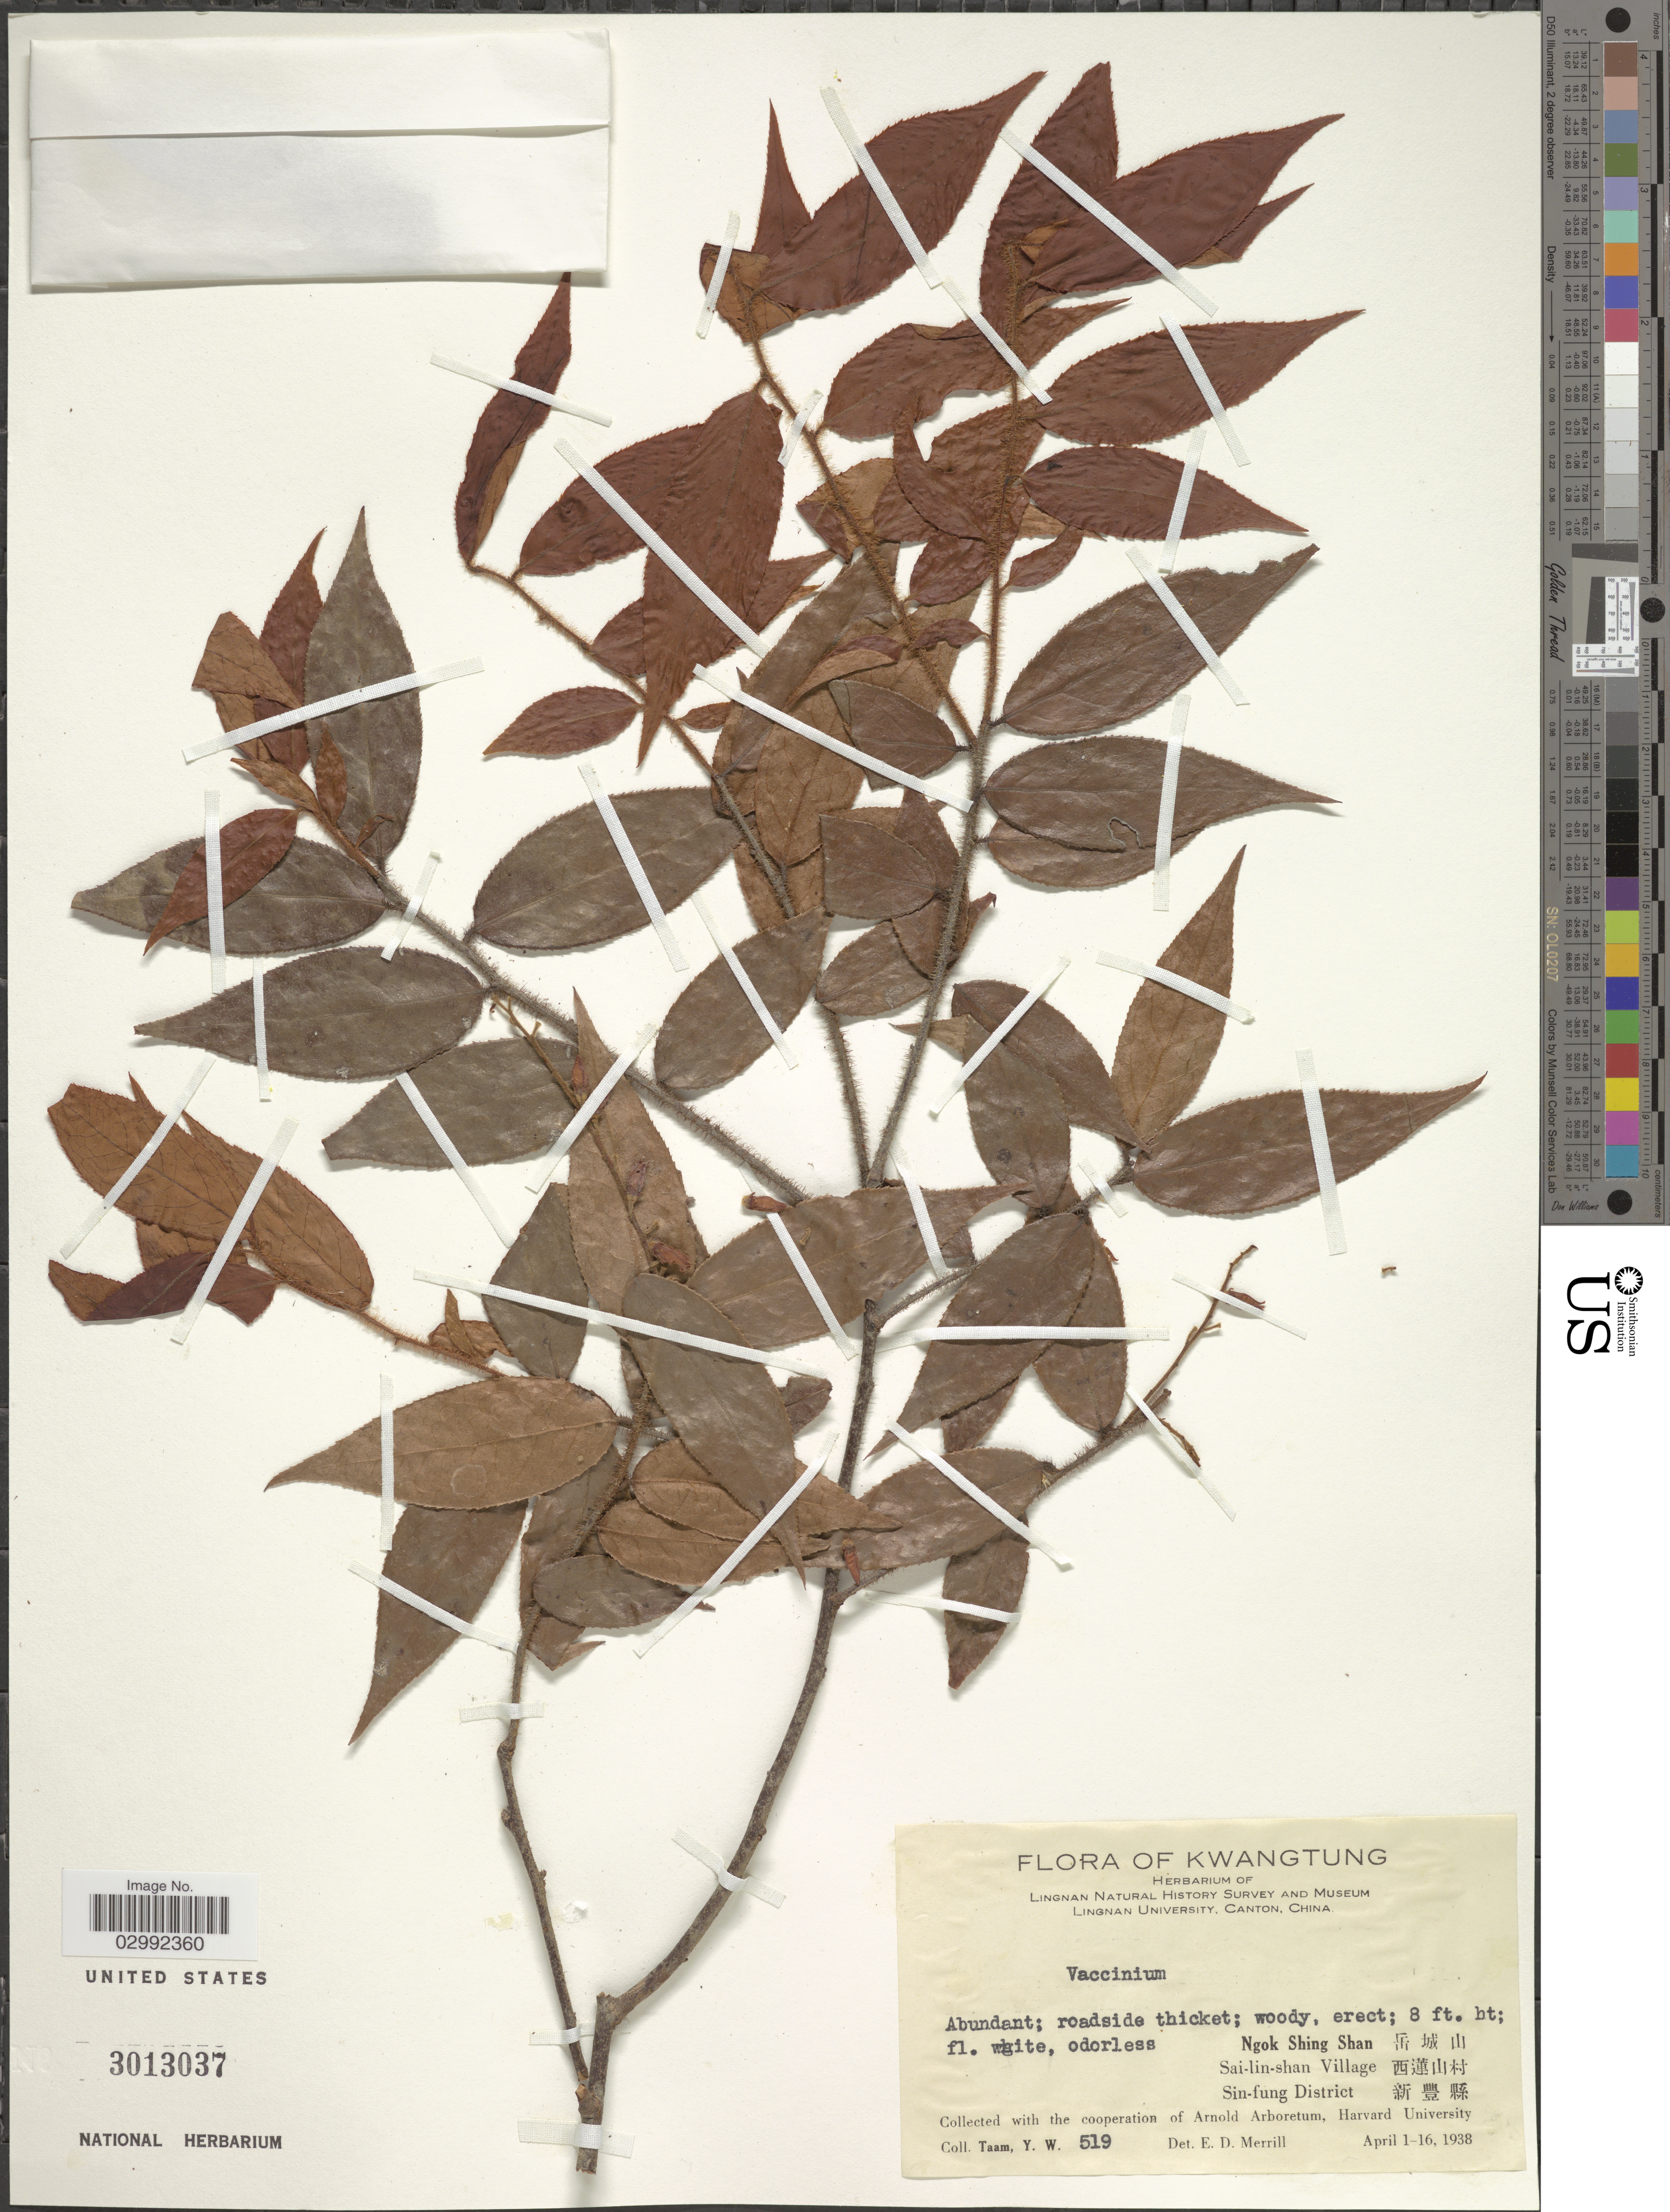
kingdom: Plantae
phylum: Tracheophyta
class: Magnoliopsida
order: Ericales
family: Ericaceae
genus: Vaccinium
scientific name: Vaccinium sp.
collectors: Y. W. Taam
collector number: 519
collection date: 1938-04-01/1938-04-16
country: China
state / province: Guangdong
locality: Kwatung.Ngok Shing Shan . Sai-lin-shan Village Sin-fung District .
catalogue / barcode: US 3013037